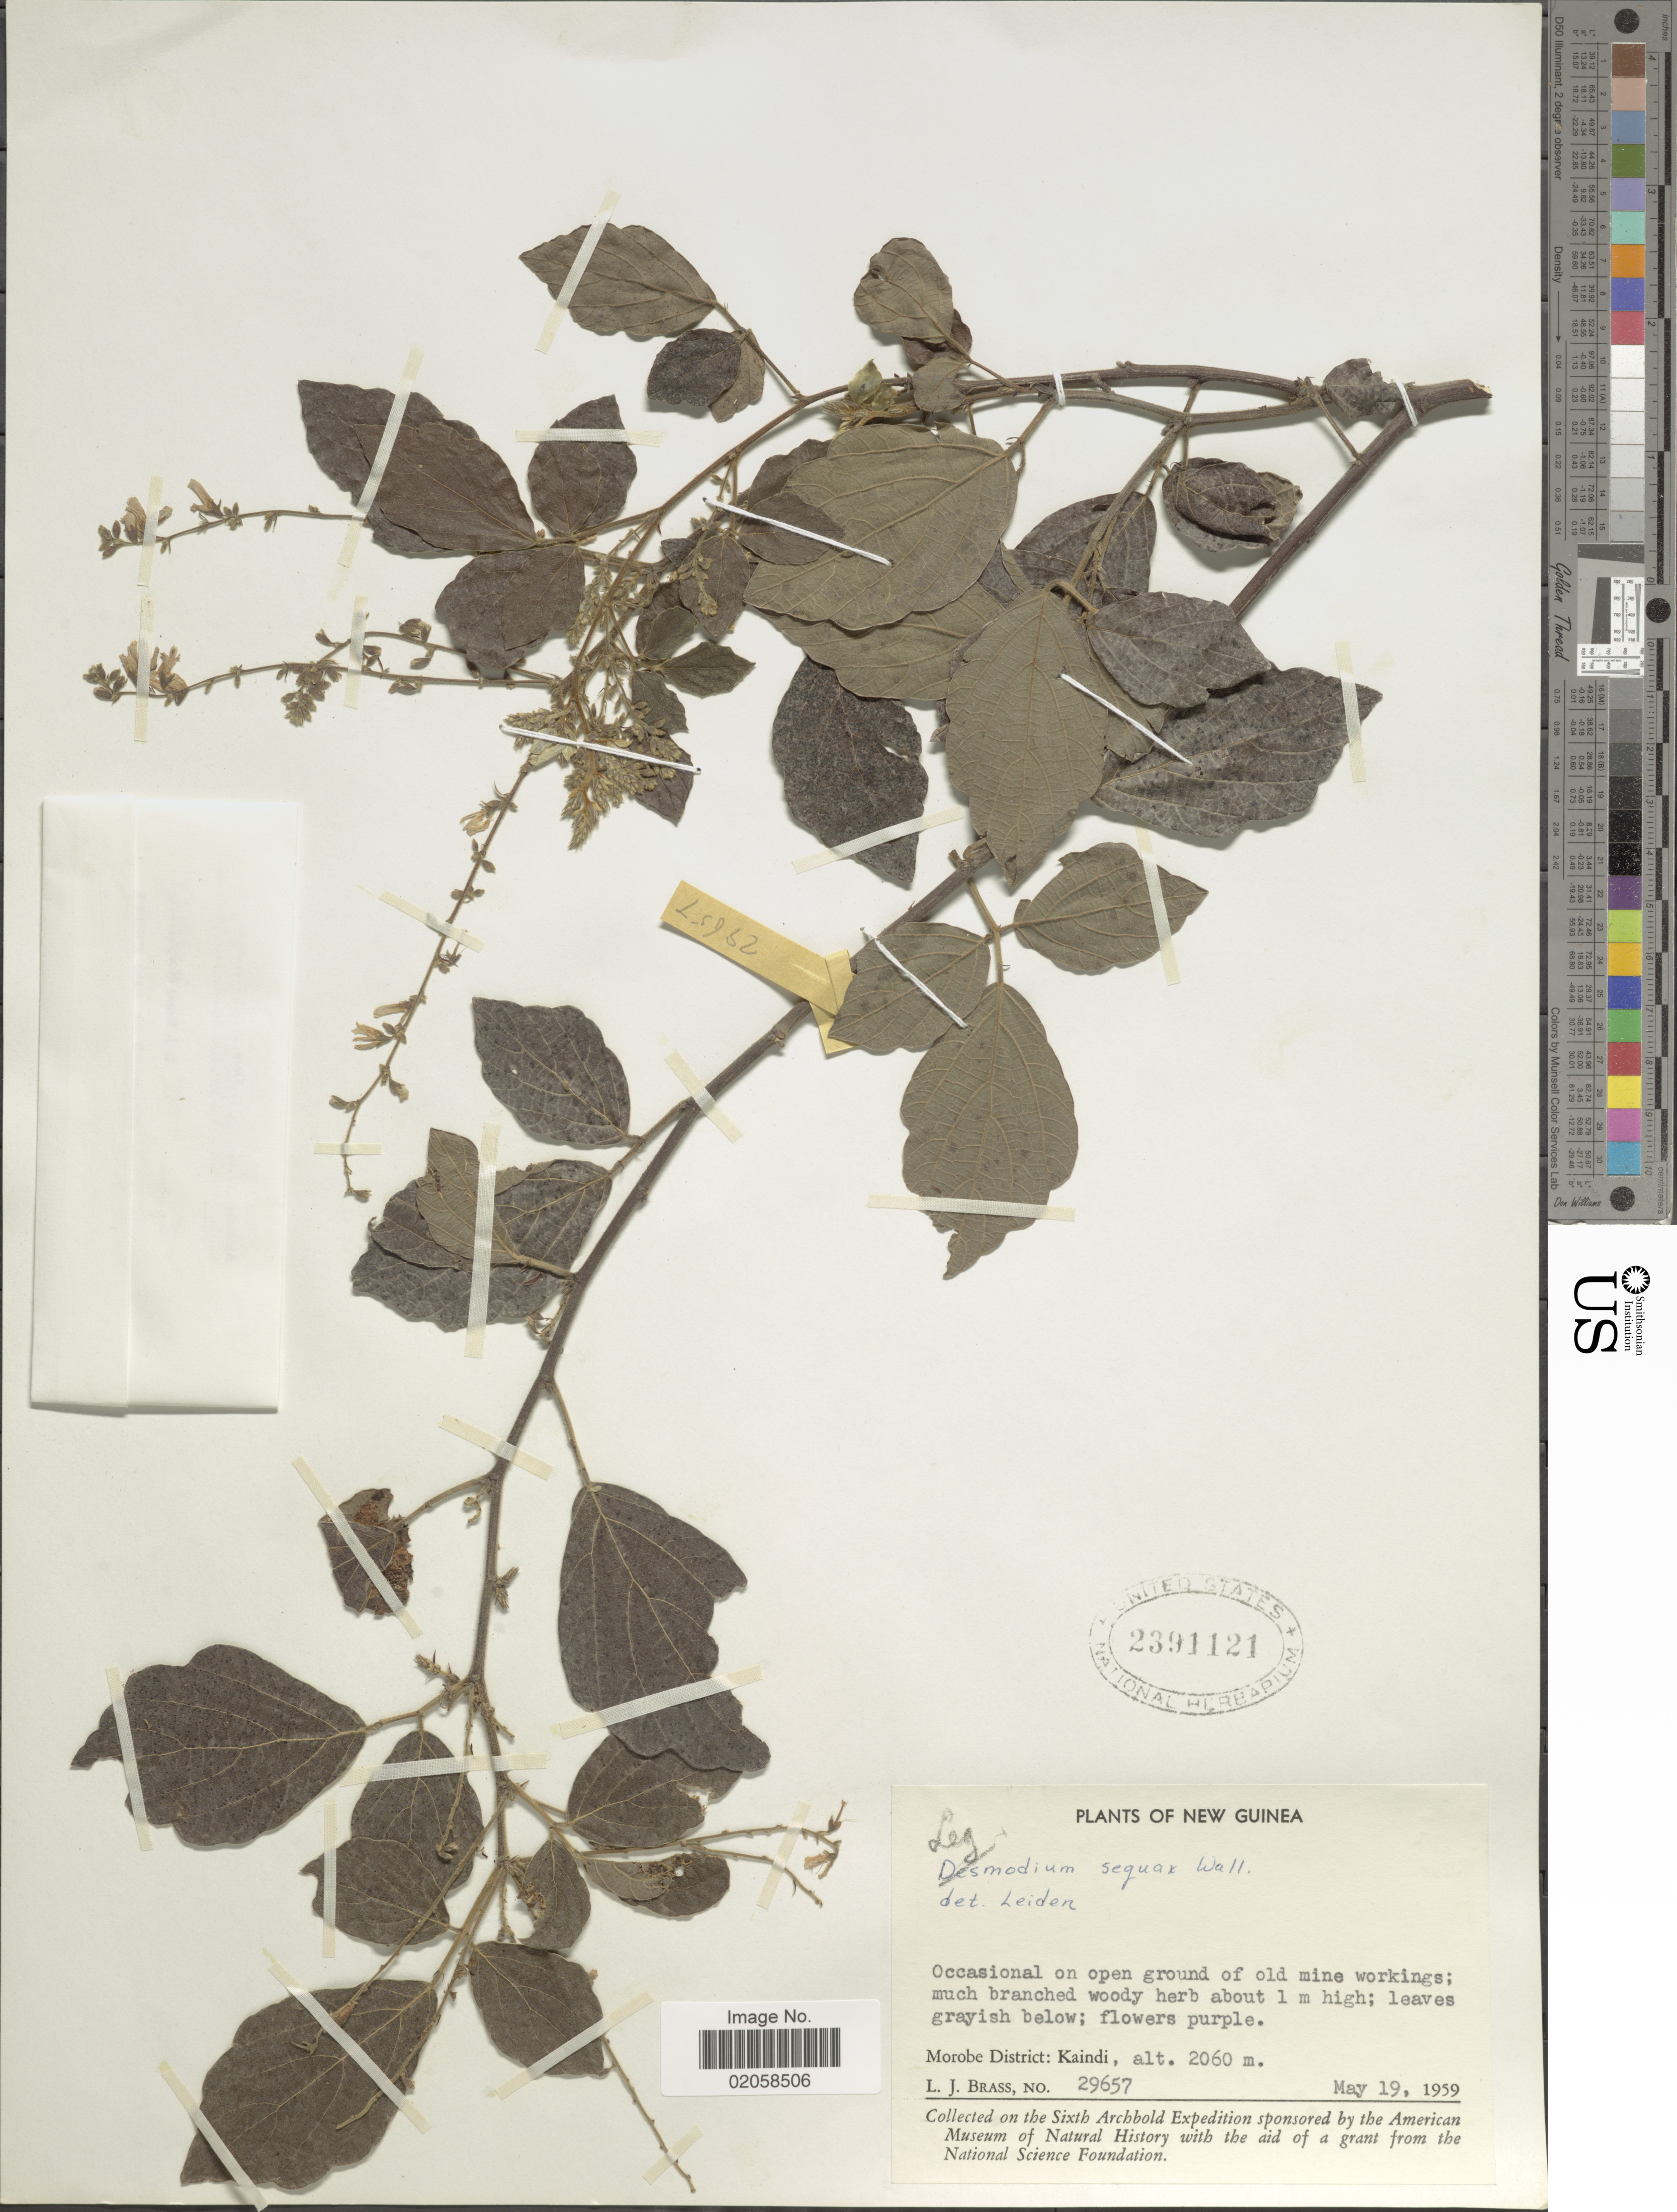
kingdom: Plantae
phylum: Tracheophyta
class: Magnoliopsida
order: Fabales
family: Fabaceae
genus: Puhuaea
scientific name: Puhuaea sequax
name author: (Wall.) H. Ohashi & K. Ohashi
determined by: Strong, Mark T., (BOT), Smithsonian Institution - National Museum of Natural History (UNITED STATES)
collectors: L. J. Brass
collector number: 29657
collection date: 1959-05-19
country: Papua New Guinea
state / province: Morobe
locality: Occasional on open ground of old mine workings, Kaindi.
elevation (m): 2060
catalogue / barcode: US 2391121